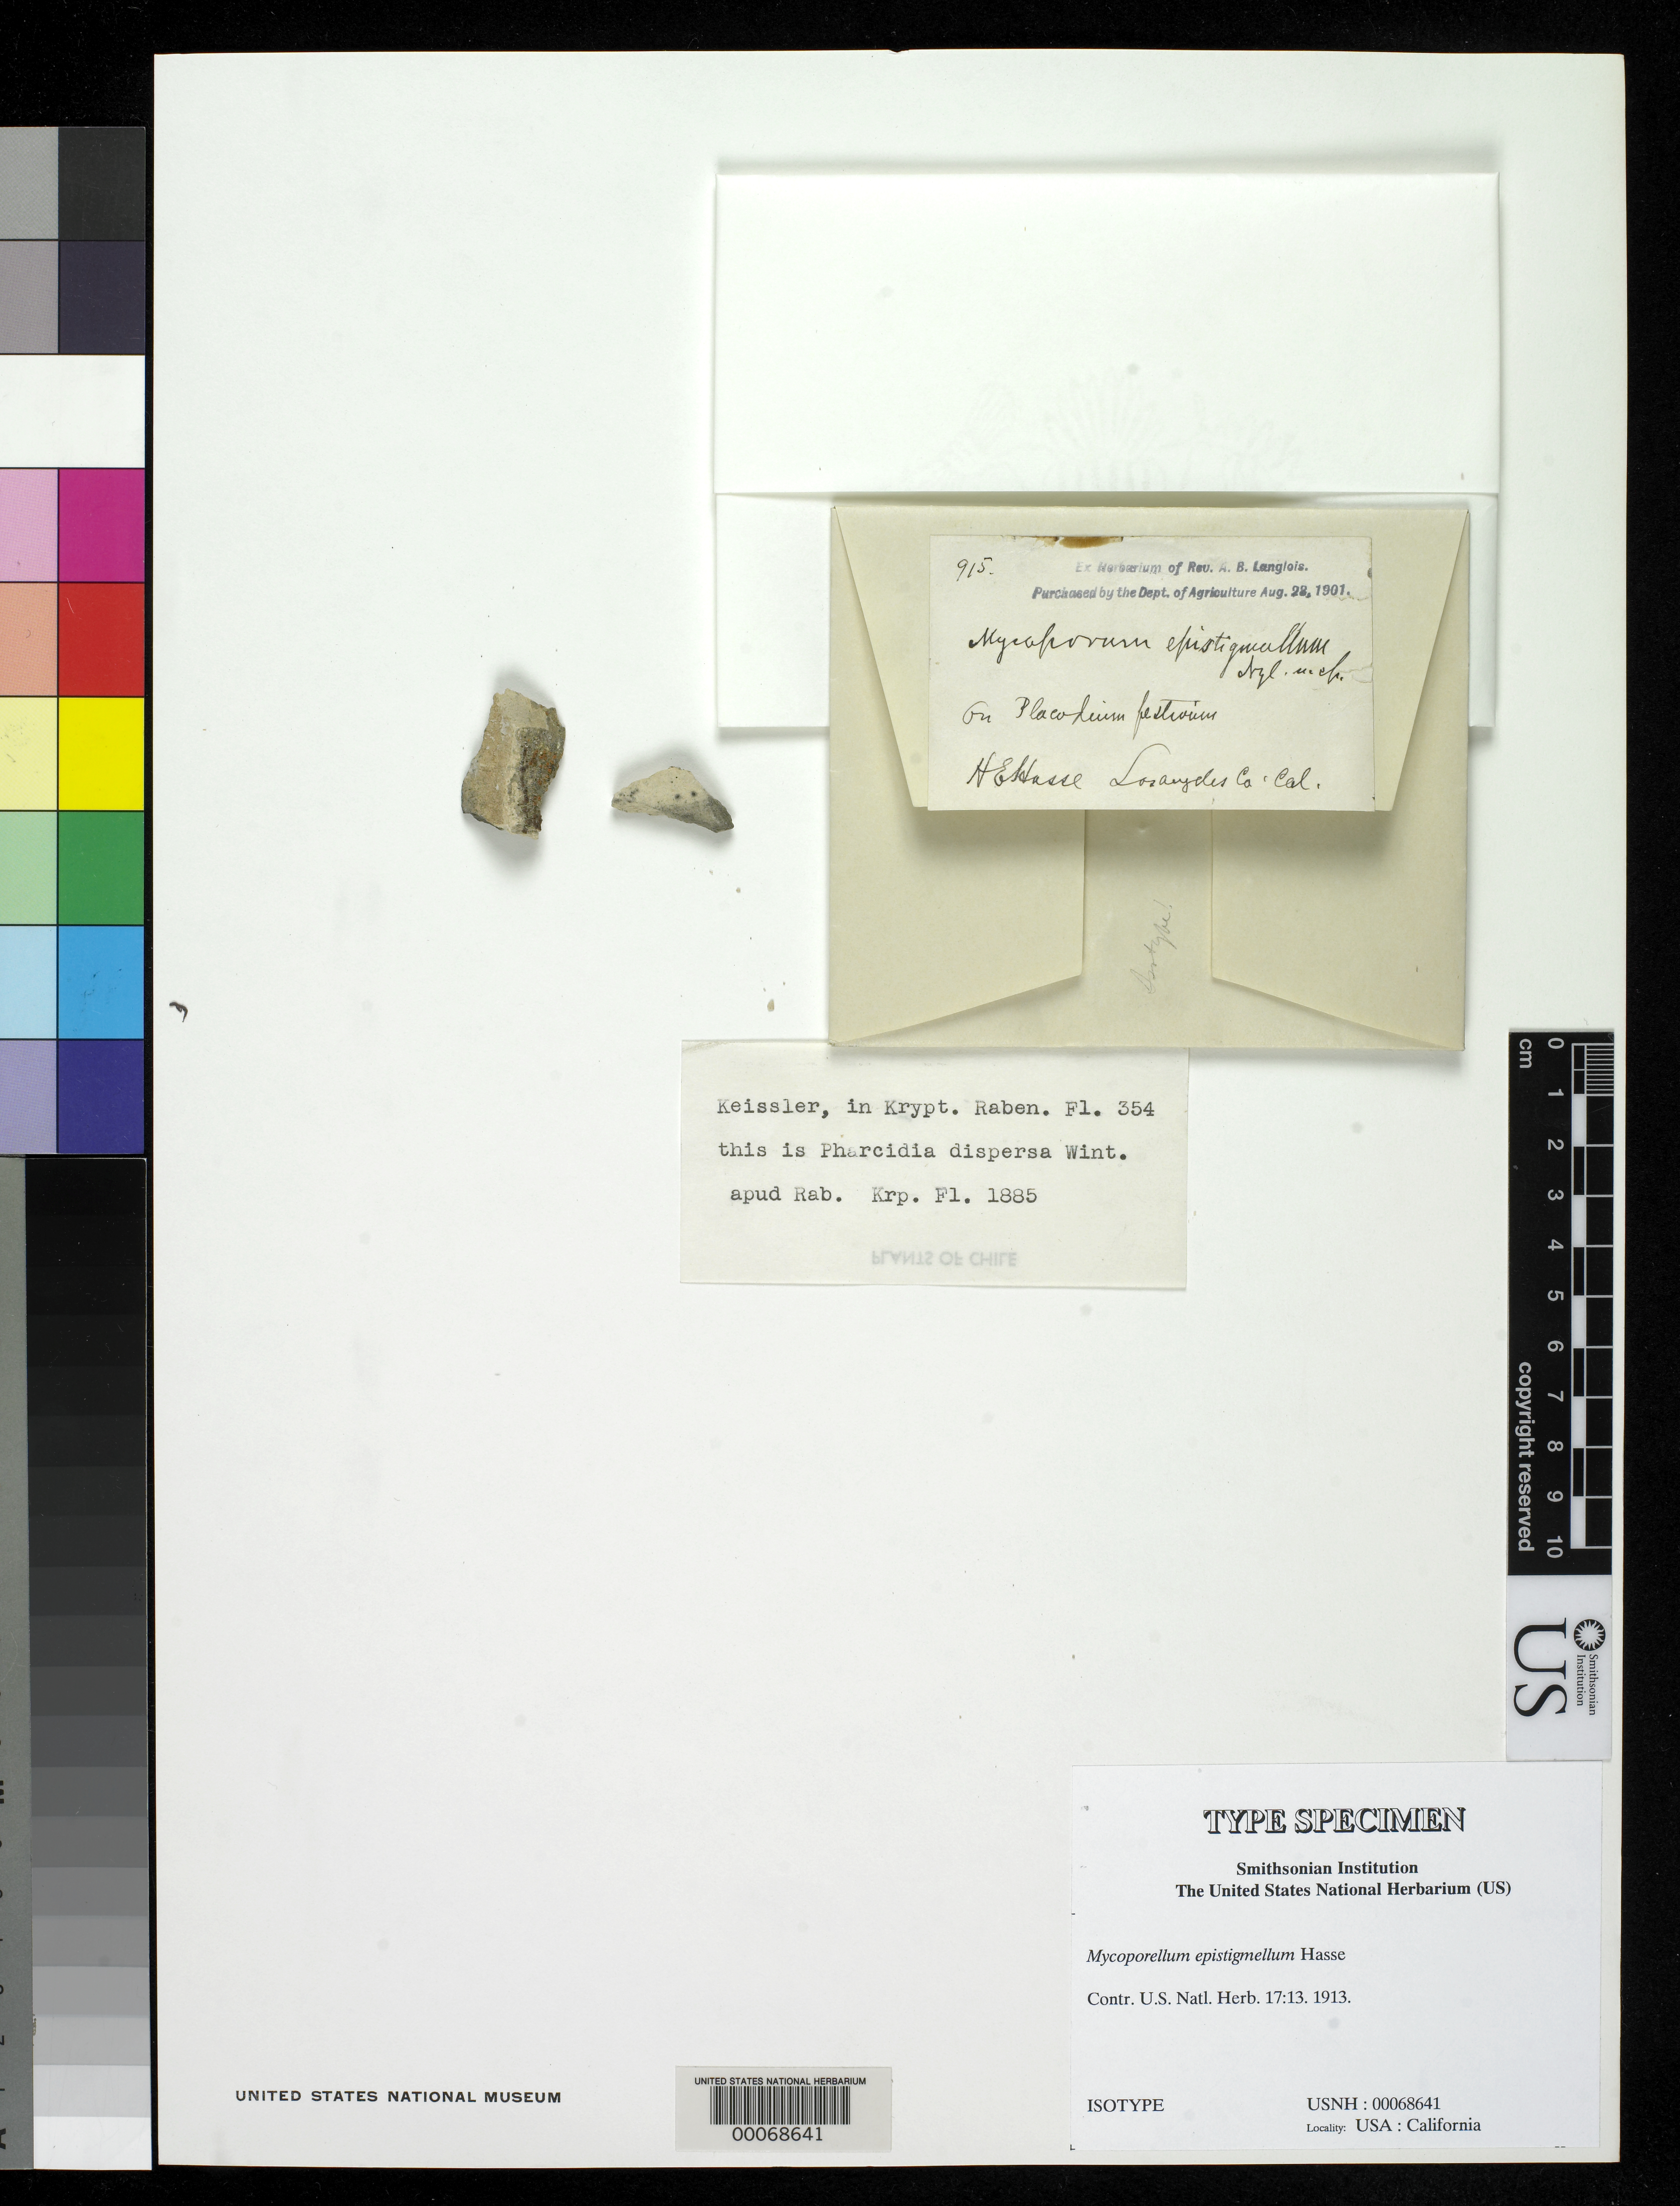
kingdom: Fungi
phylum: Ascomycota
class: Dothideomycetes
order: Pleosporales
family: Mycoporaceae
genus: Mycoporellum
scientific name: Mycoporellum epistigmellum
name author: Hasse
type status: Isotype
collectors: H. E. Hasse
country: United States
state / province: California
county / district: Los Angeles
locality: Foothills Santa Monica Range, Soldiers Home.